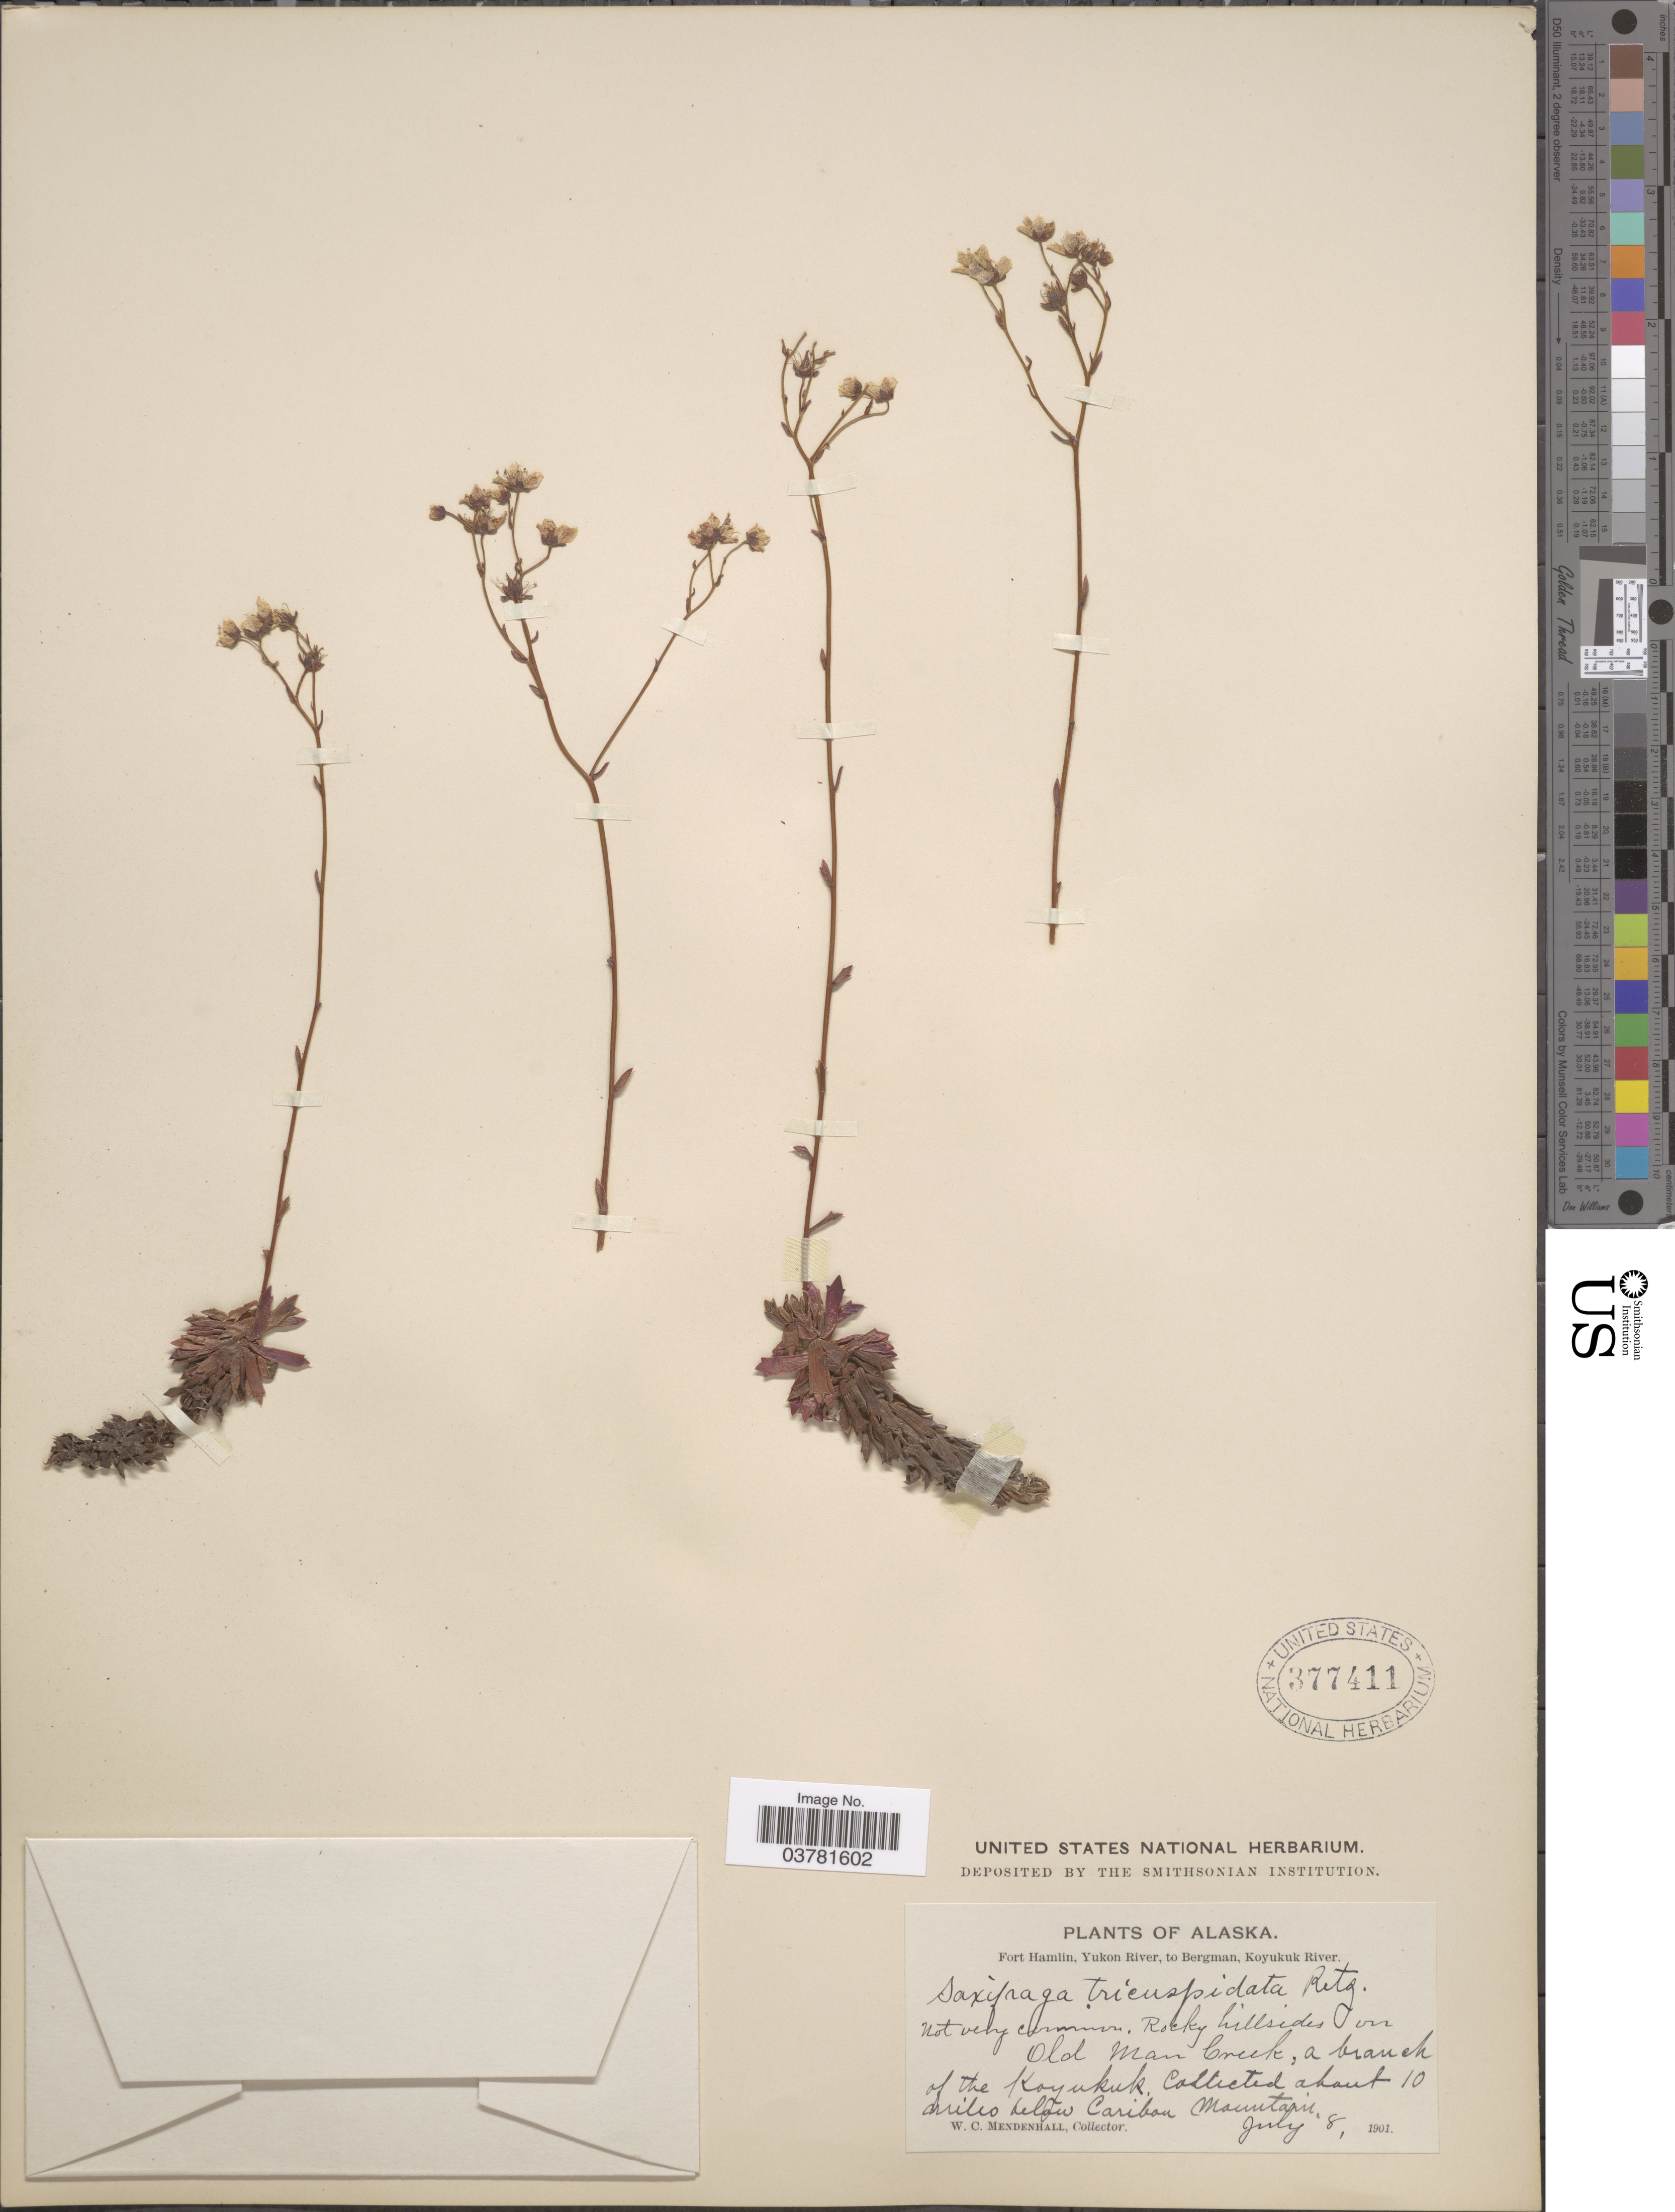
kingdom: Plantae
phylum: Tracheophyta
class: Magnoliopsida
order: Saxifragales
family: Saxifragaceae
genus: Saxifraga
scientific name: Saxifraga tricuspidata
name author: Rottb.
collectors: W. Mendenhall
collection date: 1901-07-08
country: United States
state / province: Alaska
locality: Fort Hamlin, Yukon River, to Bergman, Koyukuk River. Rocky hillsides on Old Man Creek, a branch of the Koyukuk. About 10 miles below Cariban Mountain.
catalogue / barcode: US 377411